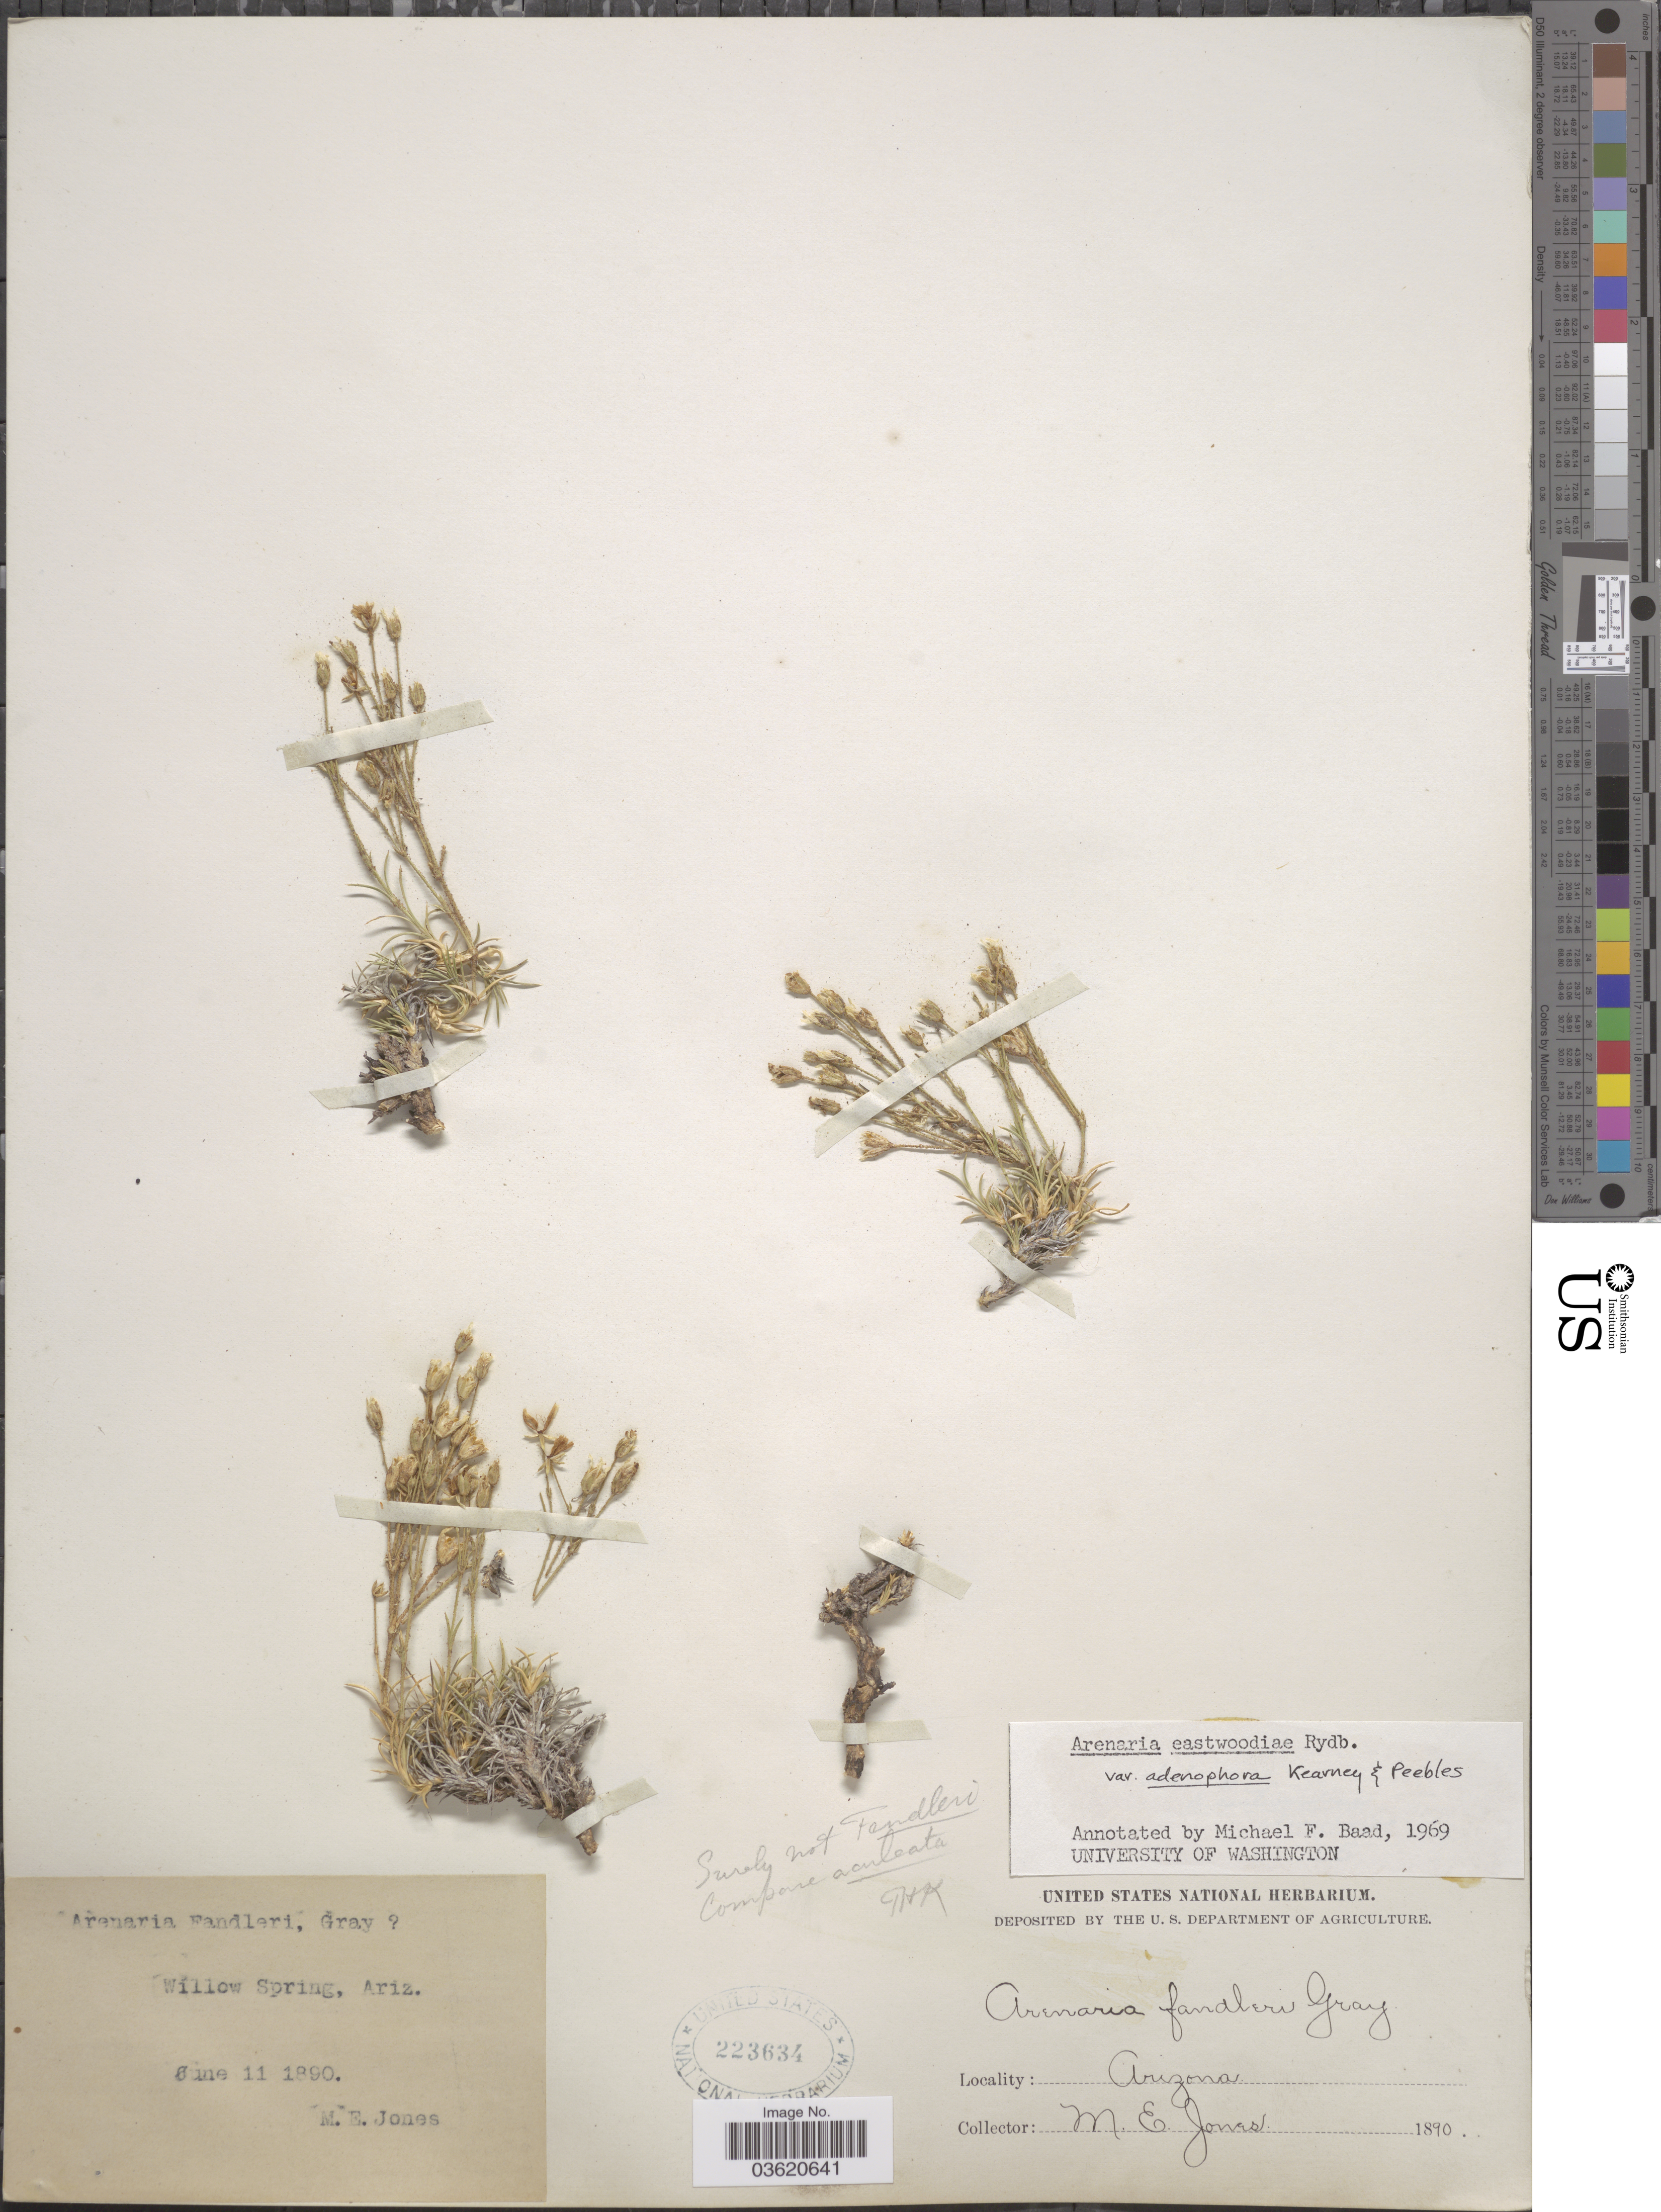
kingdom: Plantae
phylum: Tracheophyta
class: Magnoliopsida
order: Caryophyllales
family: Caryophyllaceae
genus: Eremogone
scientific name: Eremogone eastwoodiae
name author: (Rydb.) Ikonn.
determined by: Strong, Mark T., (BOT), Smithsonian Institution - National Museum of Natural History (UNITED STATES)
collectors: M. E. Jones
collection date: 1890-06-11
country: United States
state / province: Arizona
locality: Willow Spring.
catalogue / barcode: US 223634